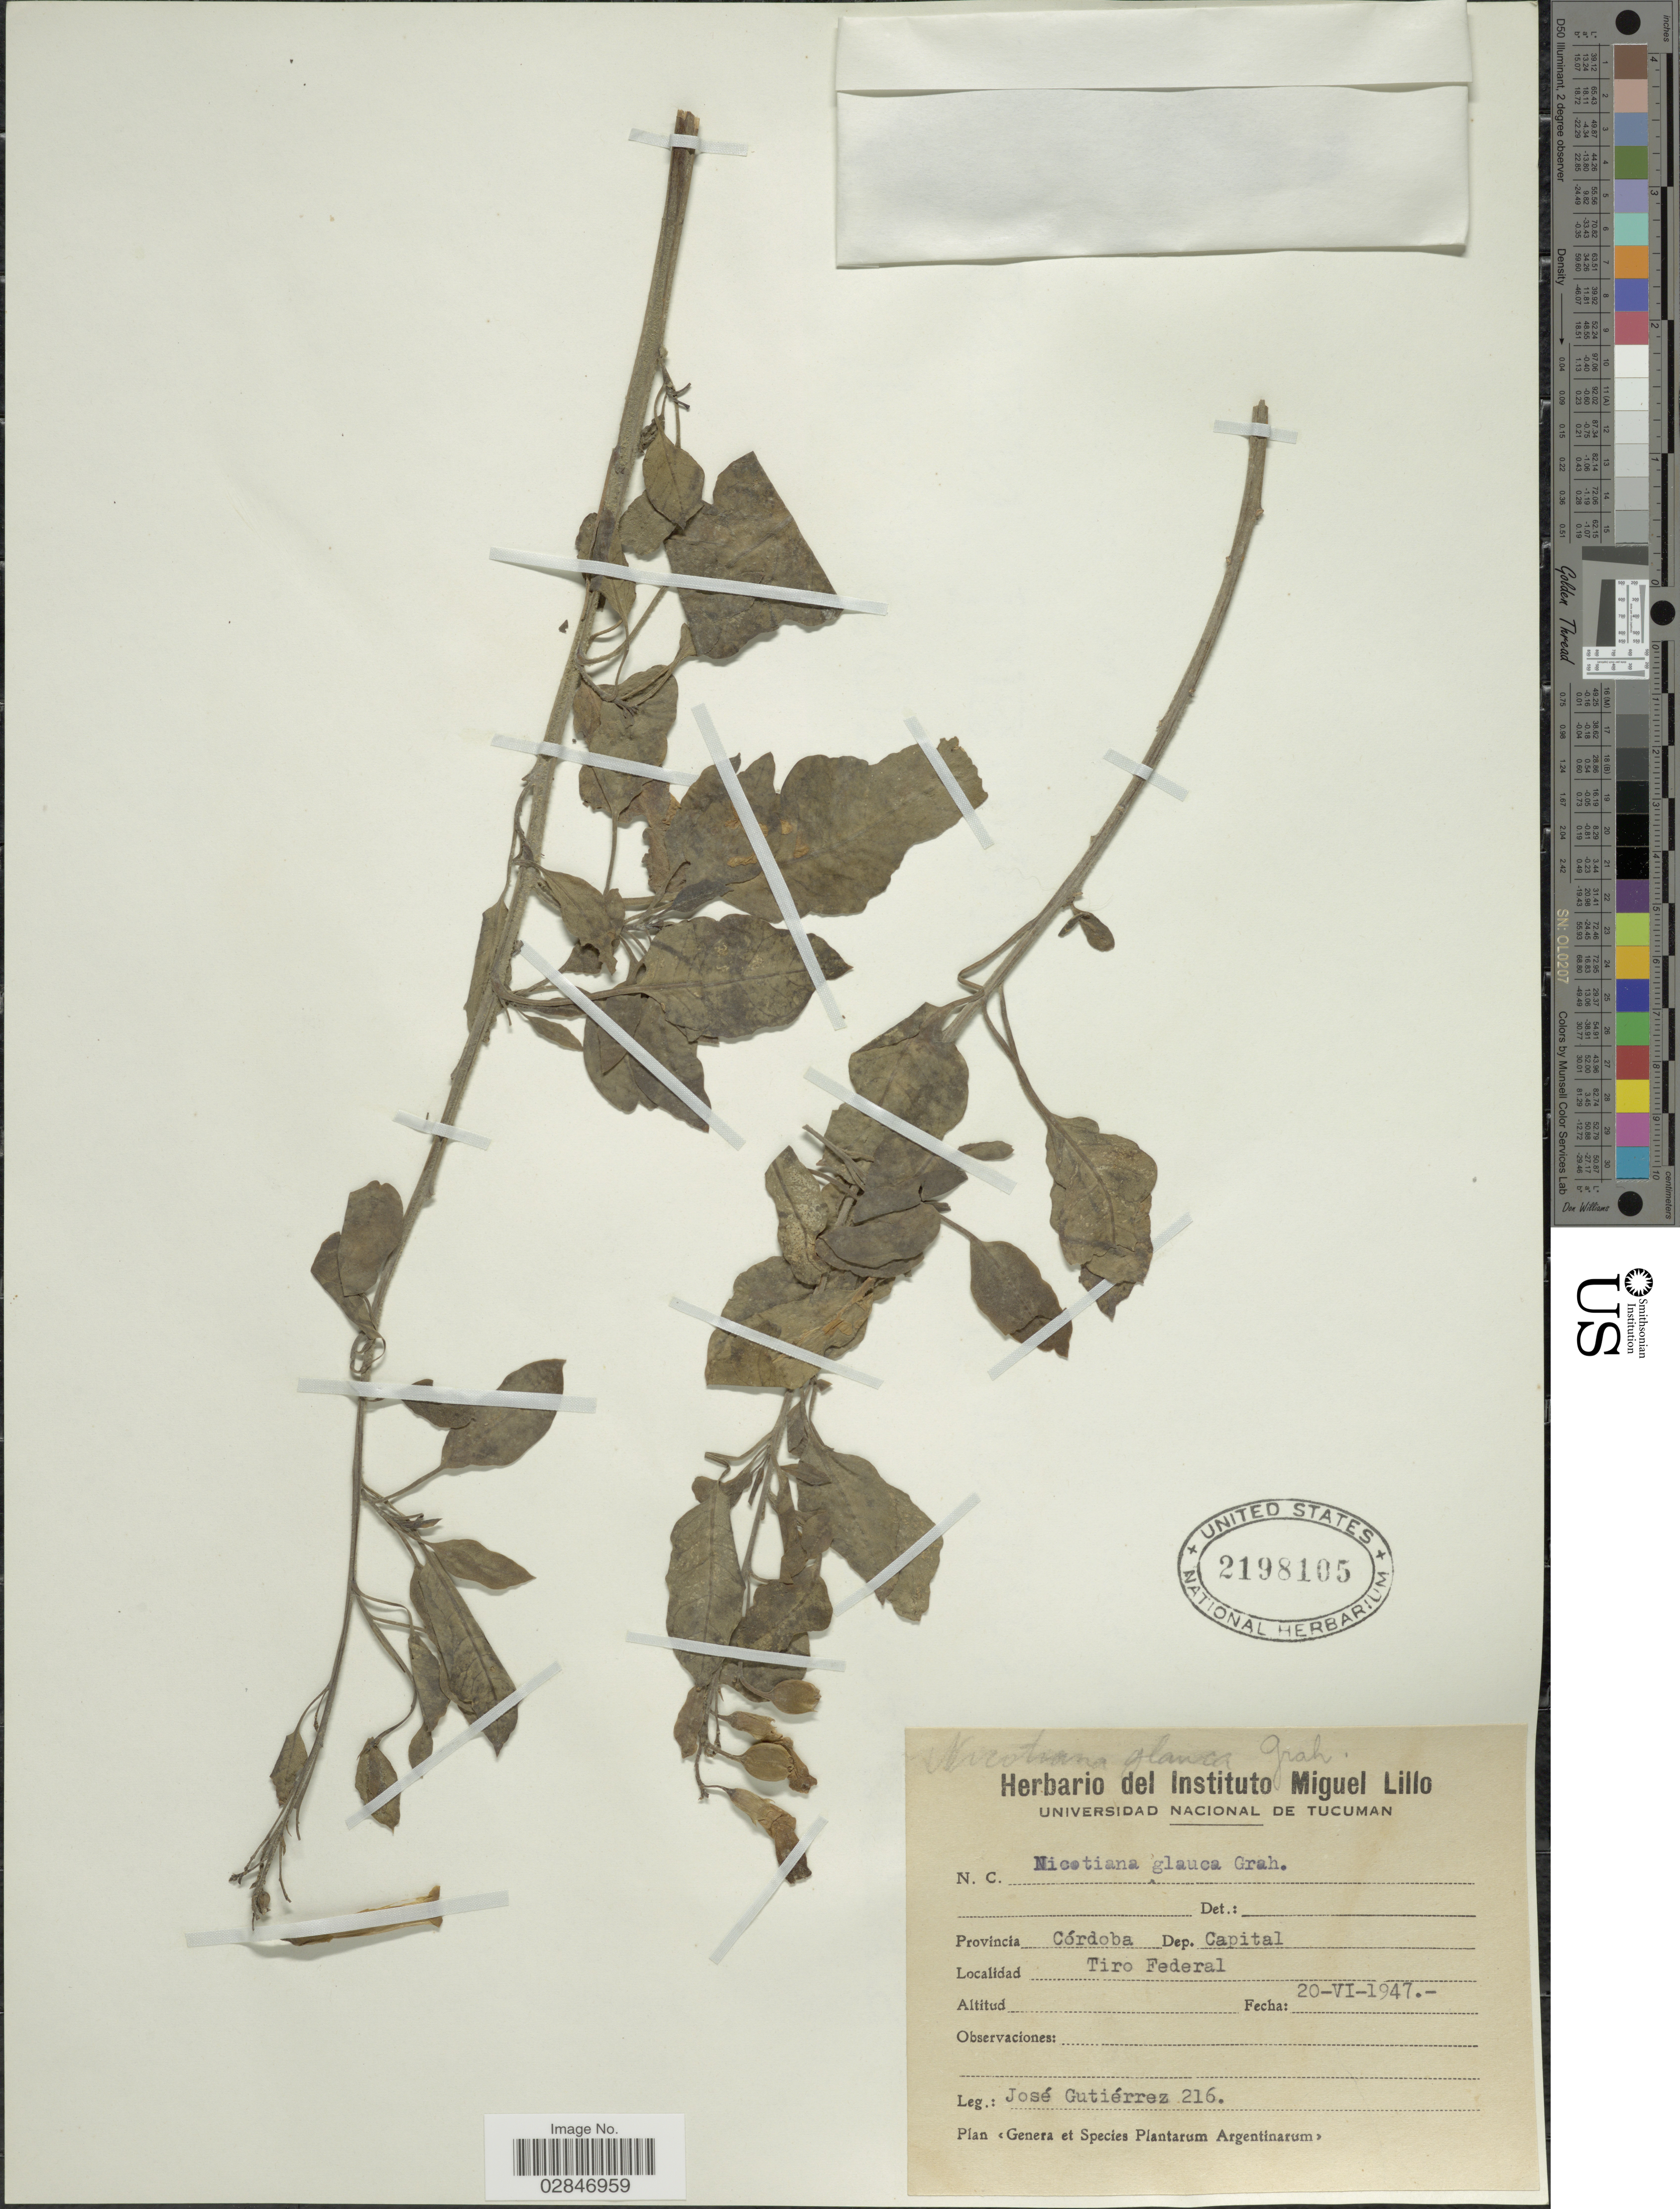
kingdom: Plantae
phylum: Tracheophyta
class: Magnoliopsida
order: Solanales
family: Solanaceae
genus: Nicotiana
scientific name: Nicotiana glauca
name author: Graham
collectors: J. Gutiérrez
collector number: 216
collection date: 1947-06-20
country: Argentina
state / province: Cordoba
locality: Provincia Córdoba, Dep. Capital, Tiro Federal.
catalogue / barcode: US 2198105